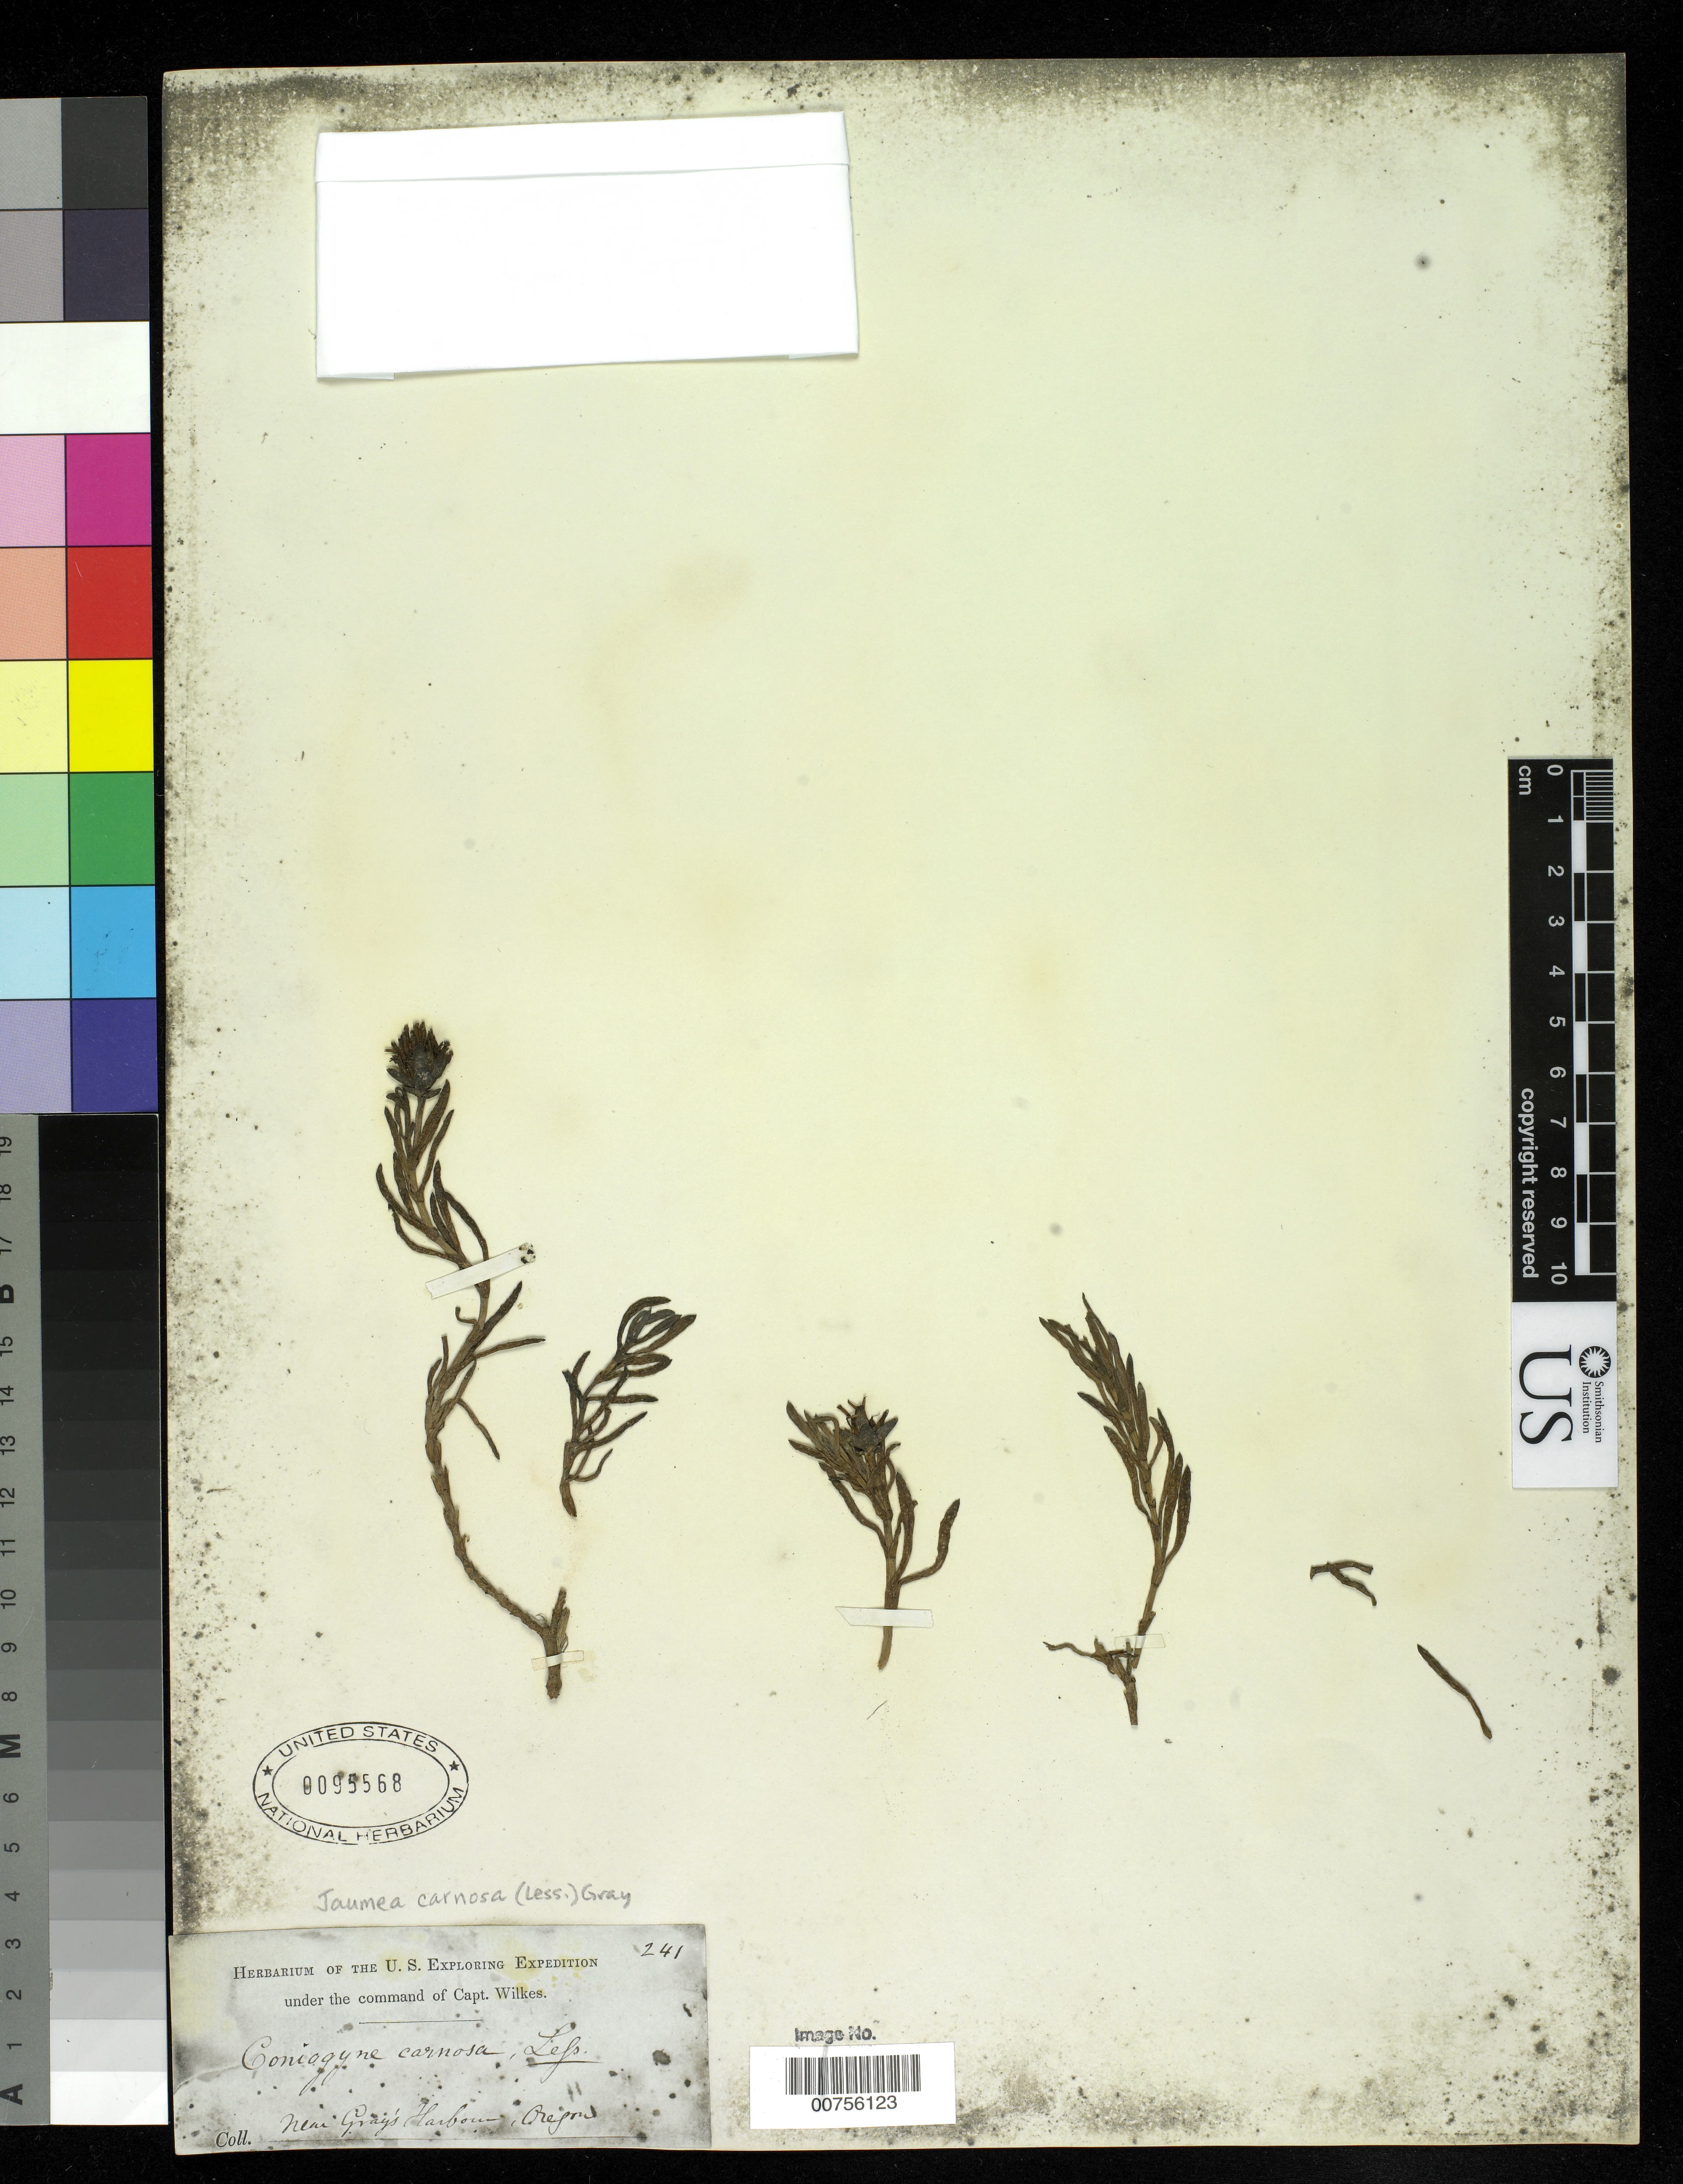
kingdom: Plantae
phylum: Tracheophyta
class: Magnoliopsida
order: Asterales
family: Asteraceae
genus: Jaumea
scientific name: Jaumea carnosa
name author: (Less.) A. Gray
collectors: Wilkes Explor. Exped.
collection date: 1838/1842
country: United States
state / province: Washington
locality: Near Gray's Harbor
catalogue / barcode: US 95568